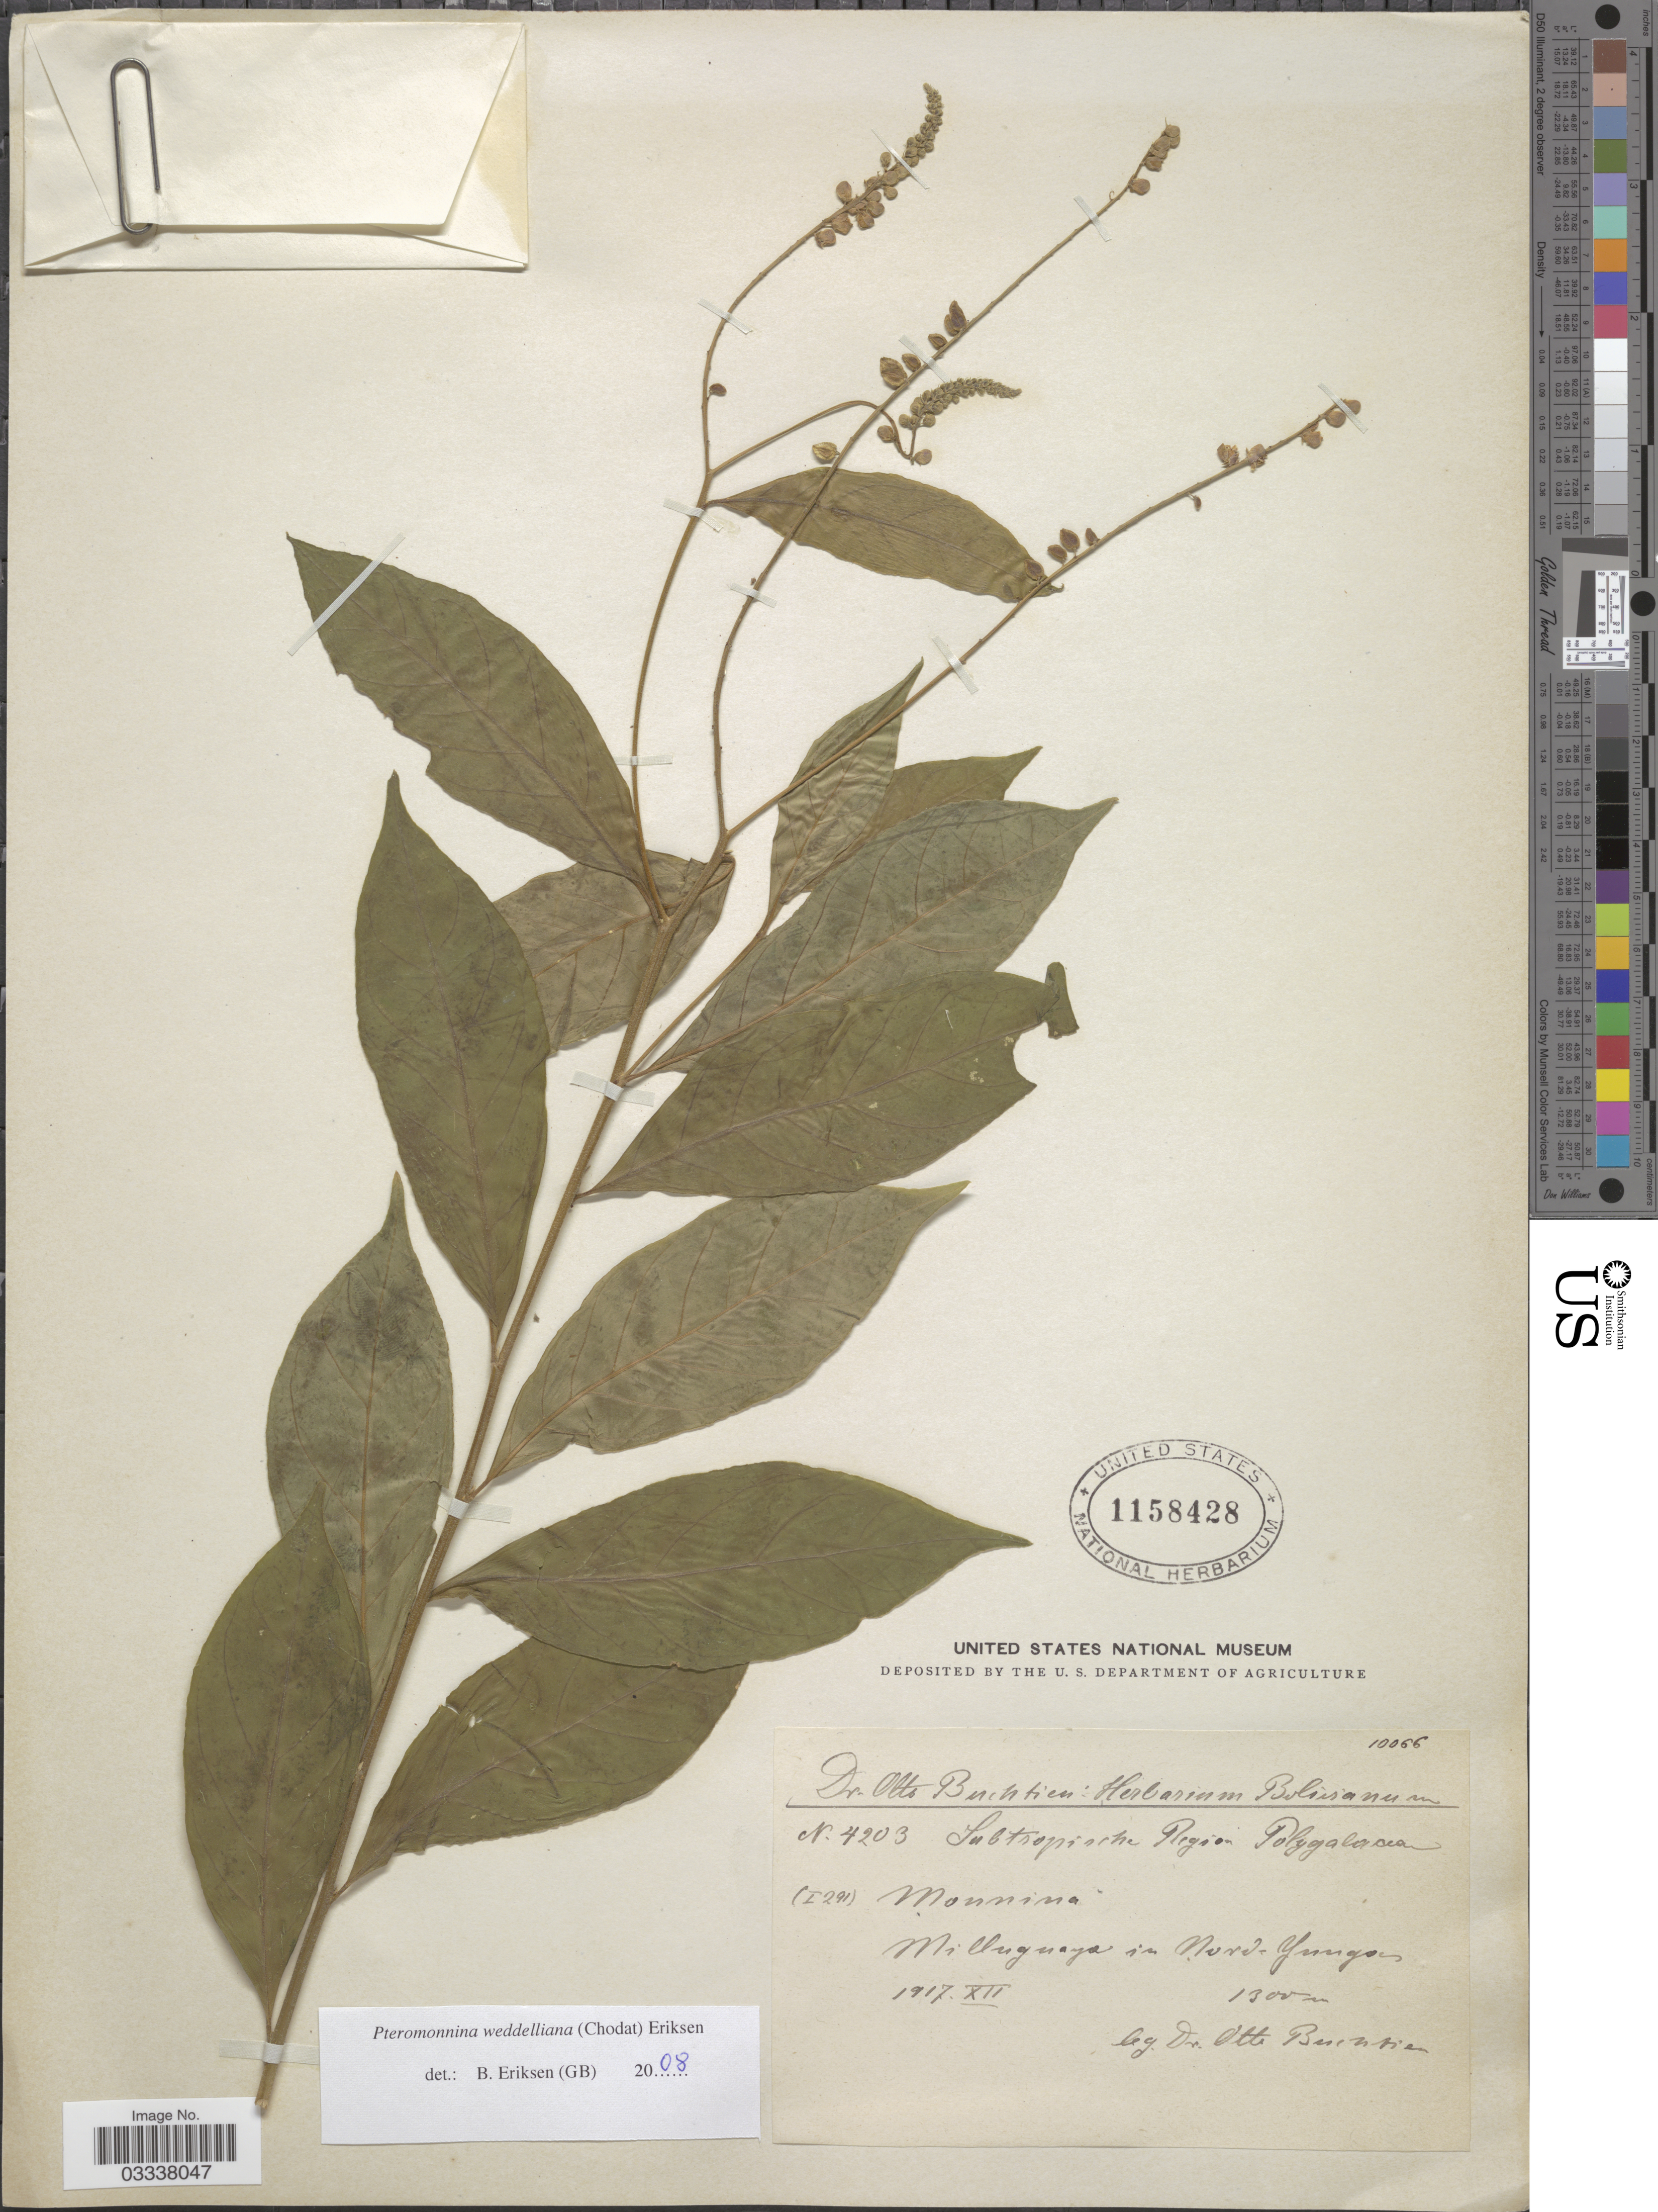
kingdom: Plantae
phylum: Tracheophyta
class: Magnoliopsida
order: Fabales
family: Polygalaceae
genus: Monnina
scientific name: Monnina weddelliana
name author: Chodat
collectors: O. Buchtien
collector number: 4203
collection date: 1917-12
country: Bolivia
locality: Subtropische Region. Milluguaya in Nord-Yungas.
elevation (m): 1300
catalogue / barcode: US 1158428